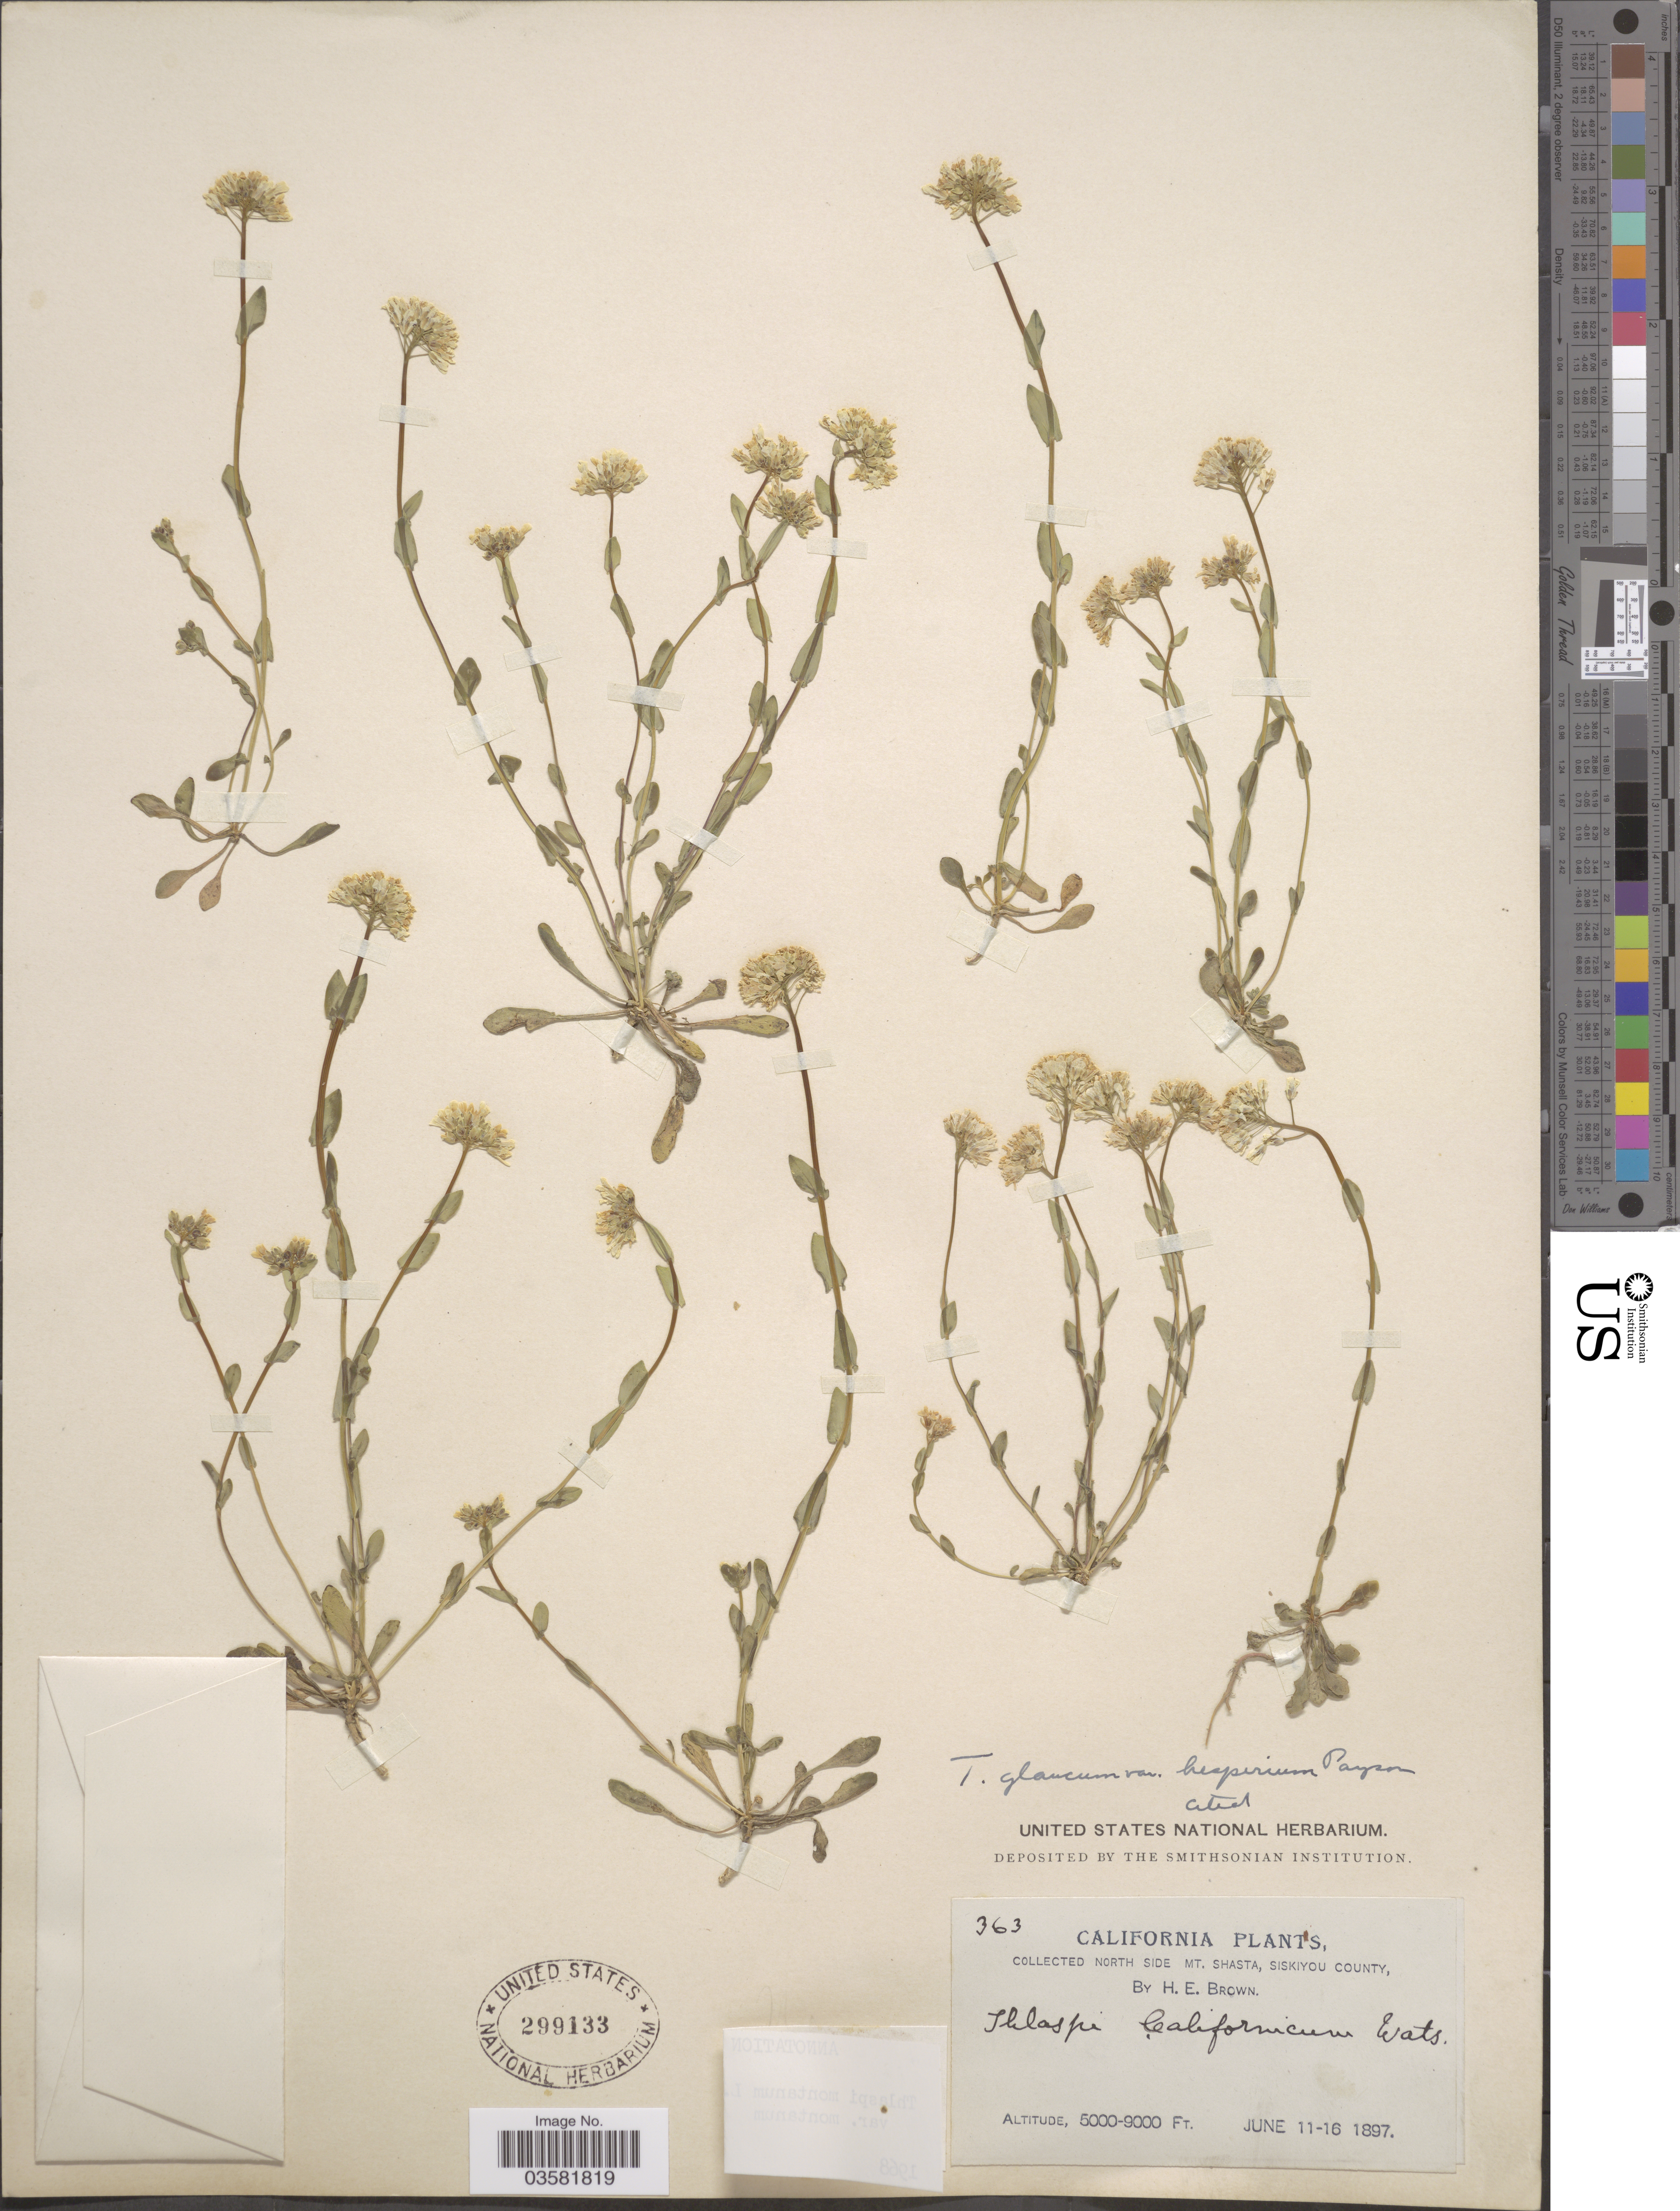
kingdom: Plantae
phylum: Tracheophyta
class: Magnoliopsida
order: Brassicales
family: Brassicaceae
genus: Thlaspi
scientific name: Thlaspi montanum var. montanum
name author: L.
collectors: H. E. Brown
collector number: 363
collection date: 1897-06-11/1897-06-16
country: United States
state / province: California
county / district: Siskiyou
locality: North side Mt. Shasta, Siskiyou County.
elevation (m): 1524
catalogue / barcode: US 299133